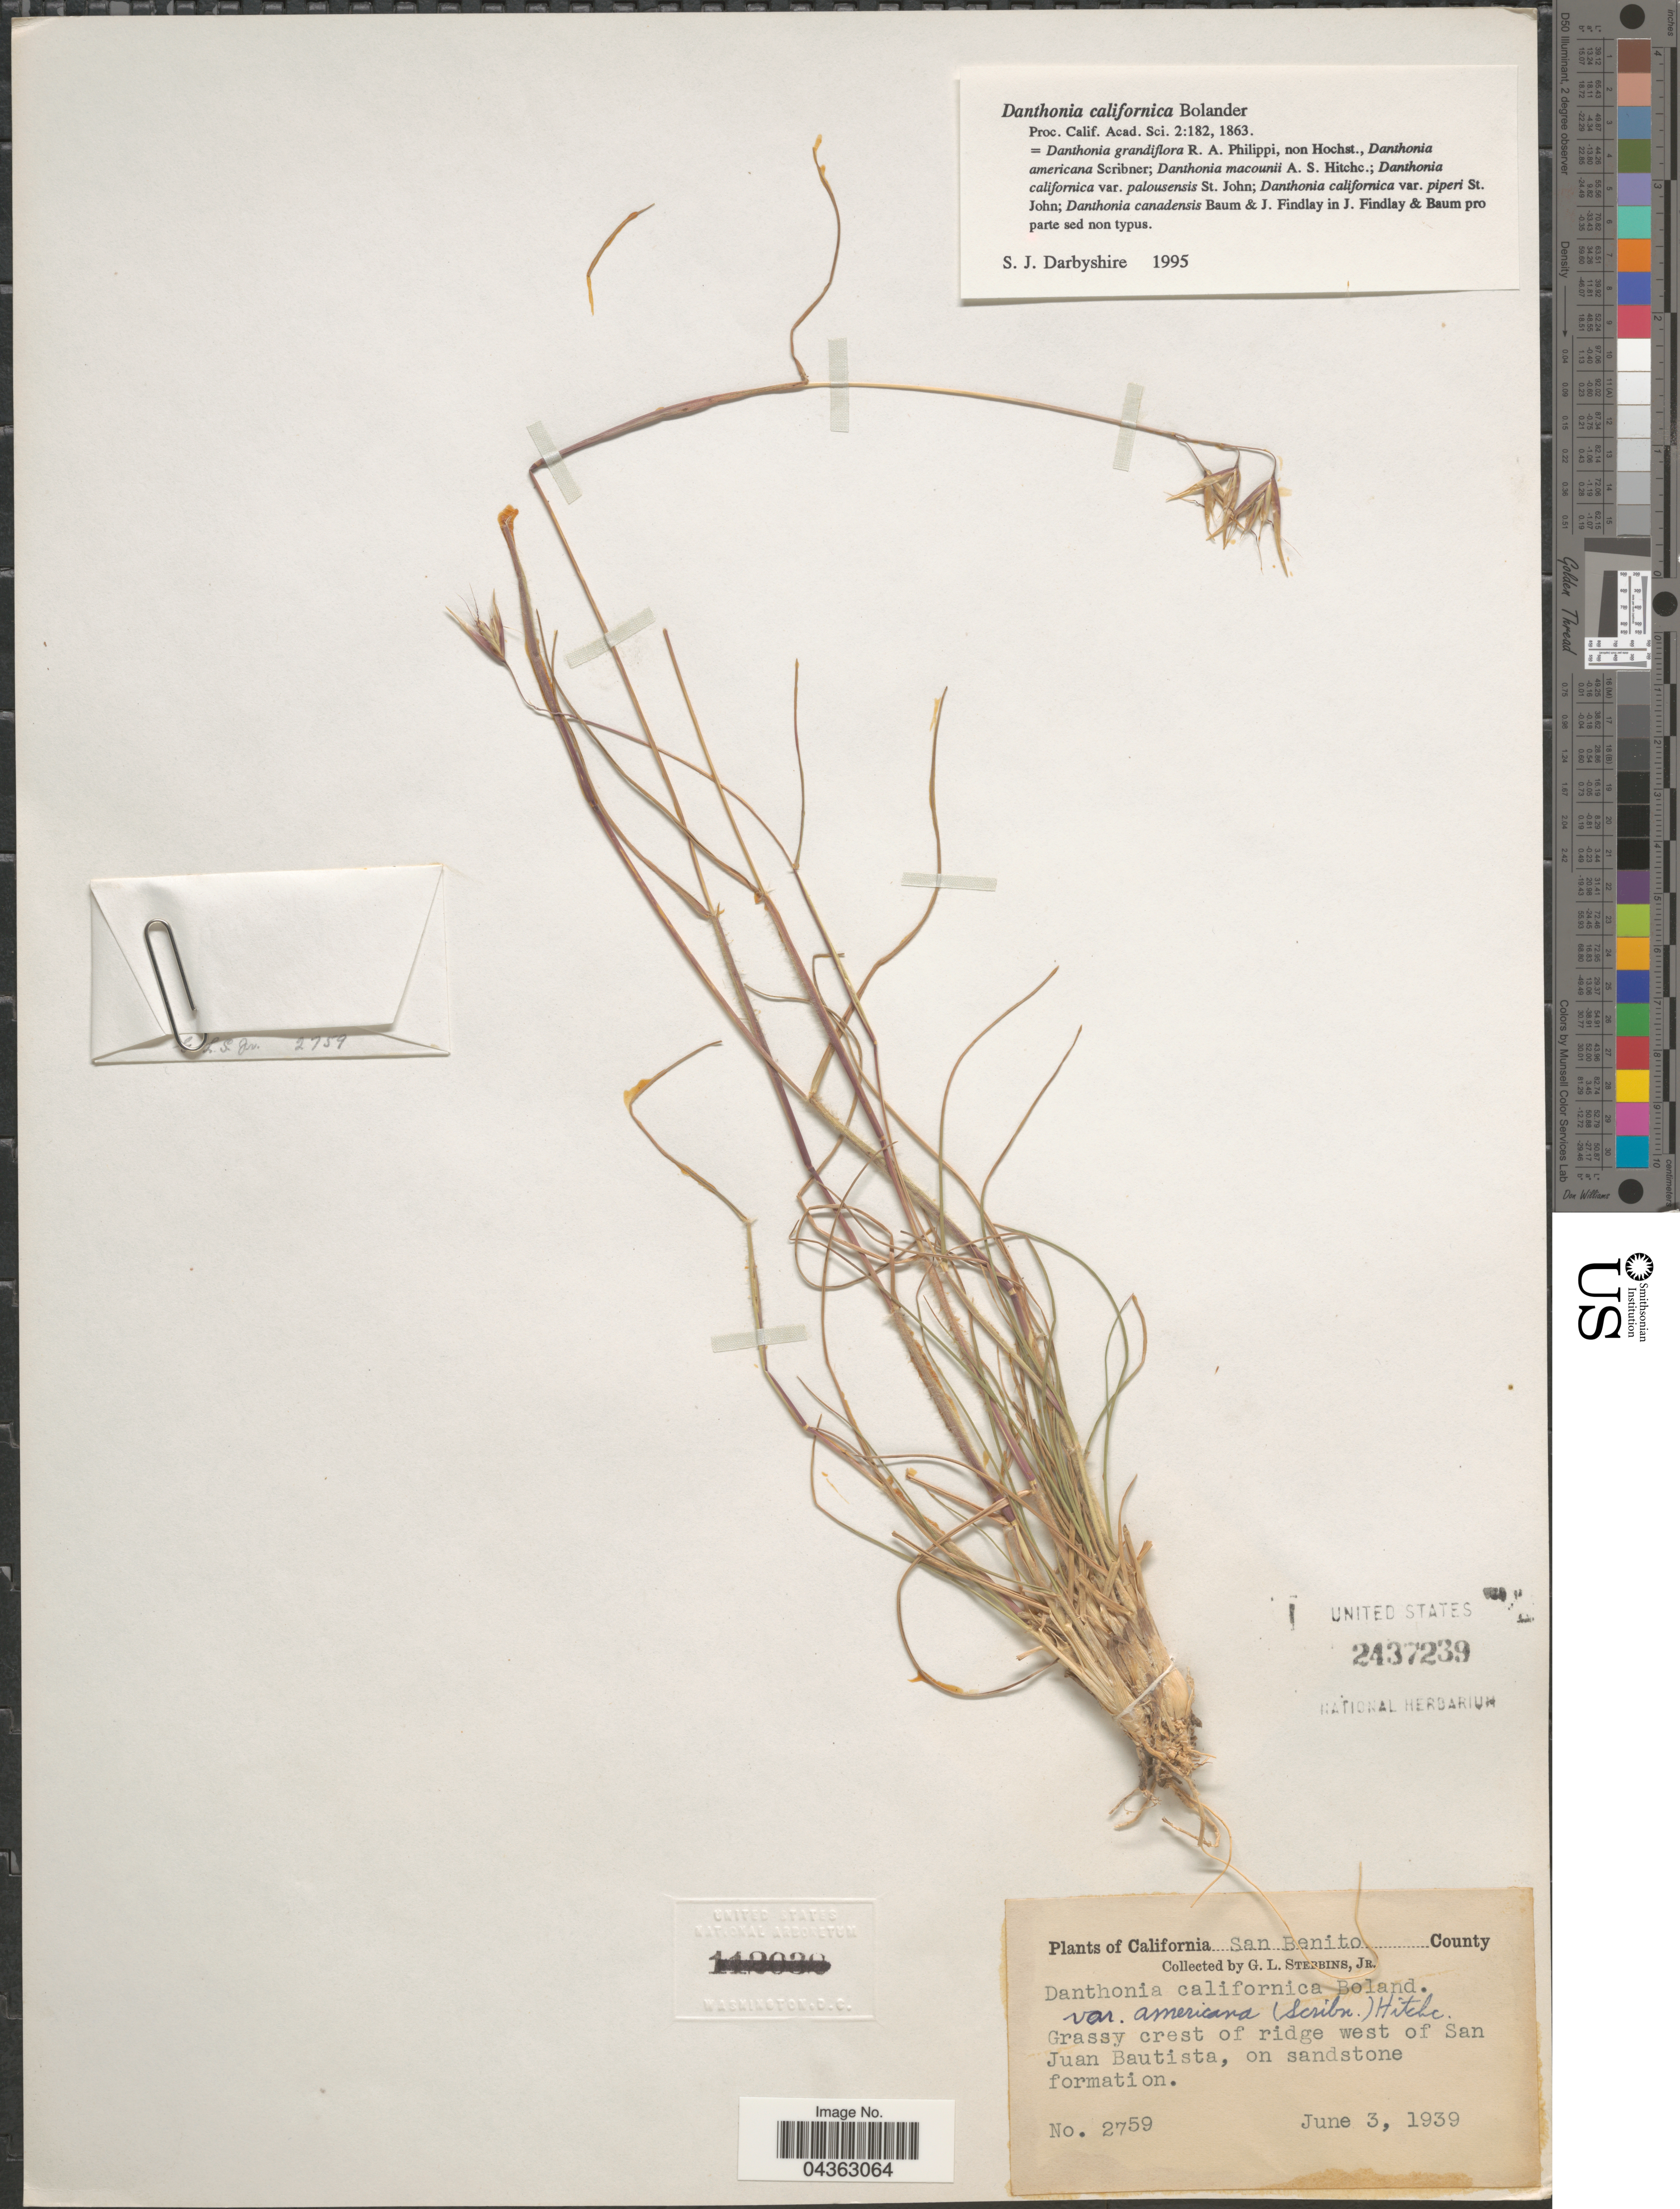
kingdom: Plantae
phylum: Tracheophyta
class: Liliopsida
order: Poales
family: Poaceae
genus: Danthonia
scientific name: Danthonia californica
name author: Bol.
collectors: G. L. Stebbins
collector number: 2759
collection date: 1939-06-03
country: United States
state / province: California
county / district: San Benito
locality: San Benito County. Grassy crest of ridge west of San Juan Bautista, on sandstone formation.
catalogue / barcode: US 2437239